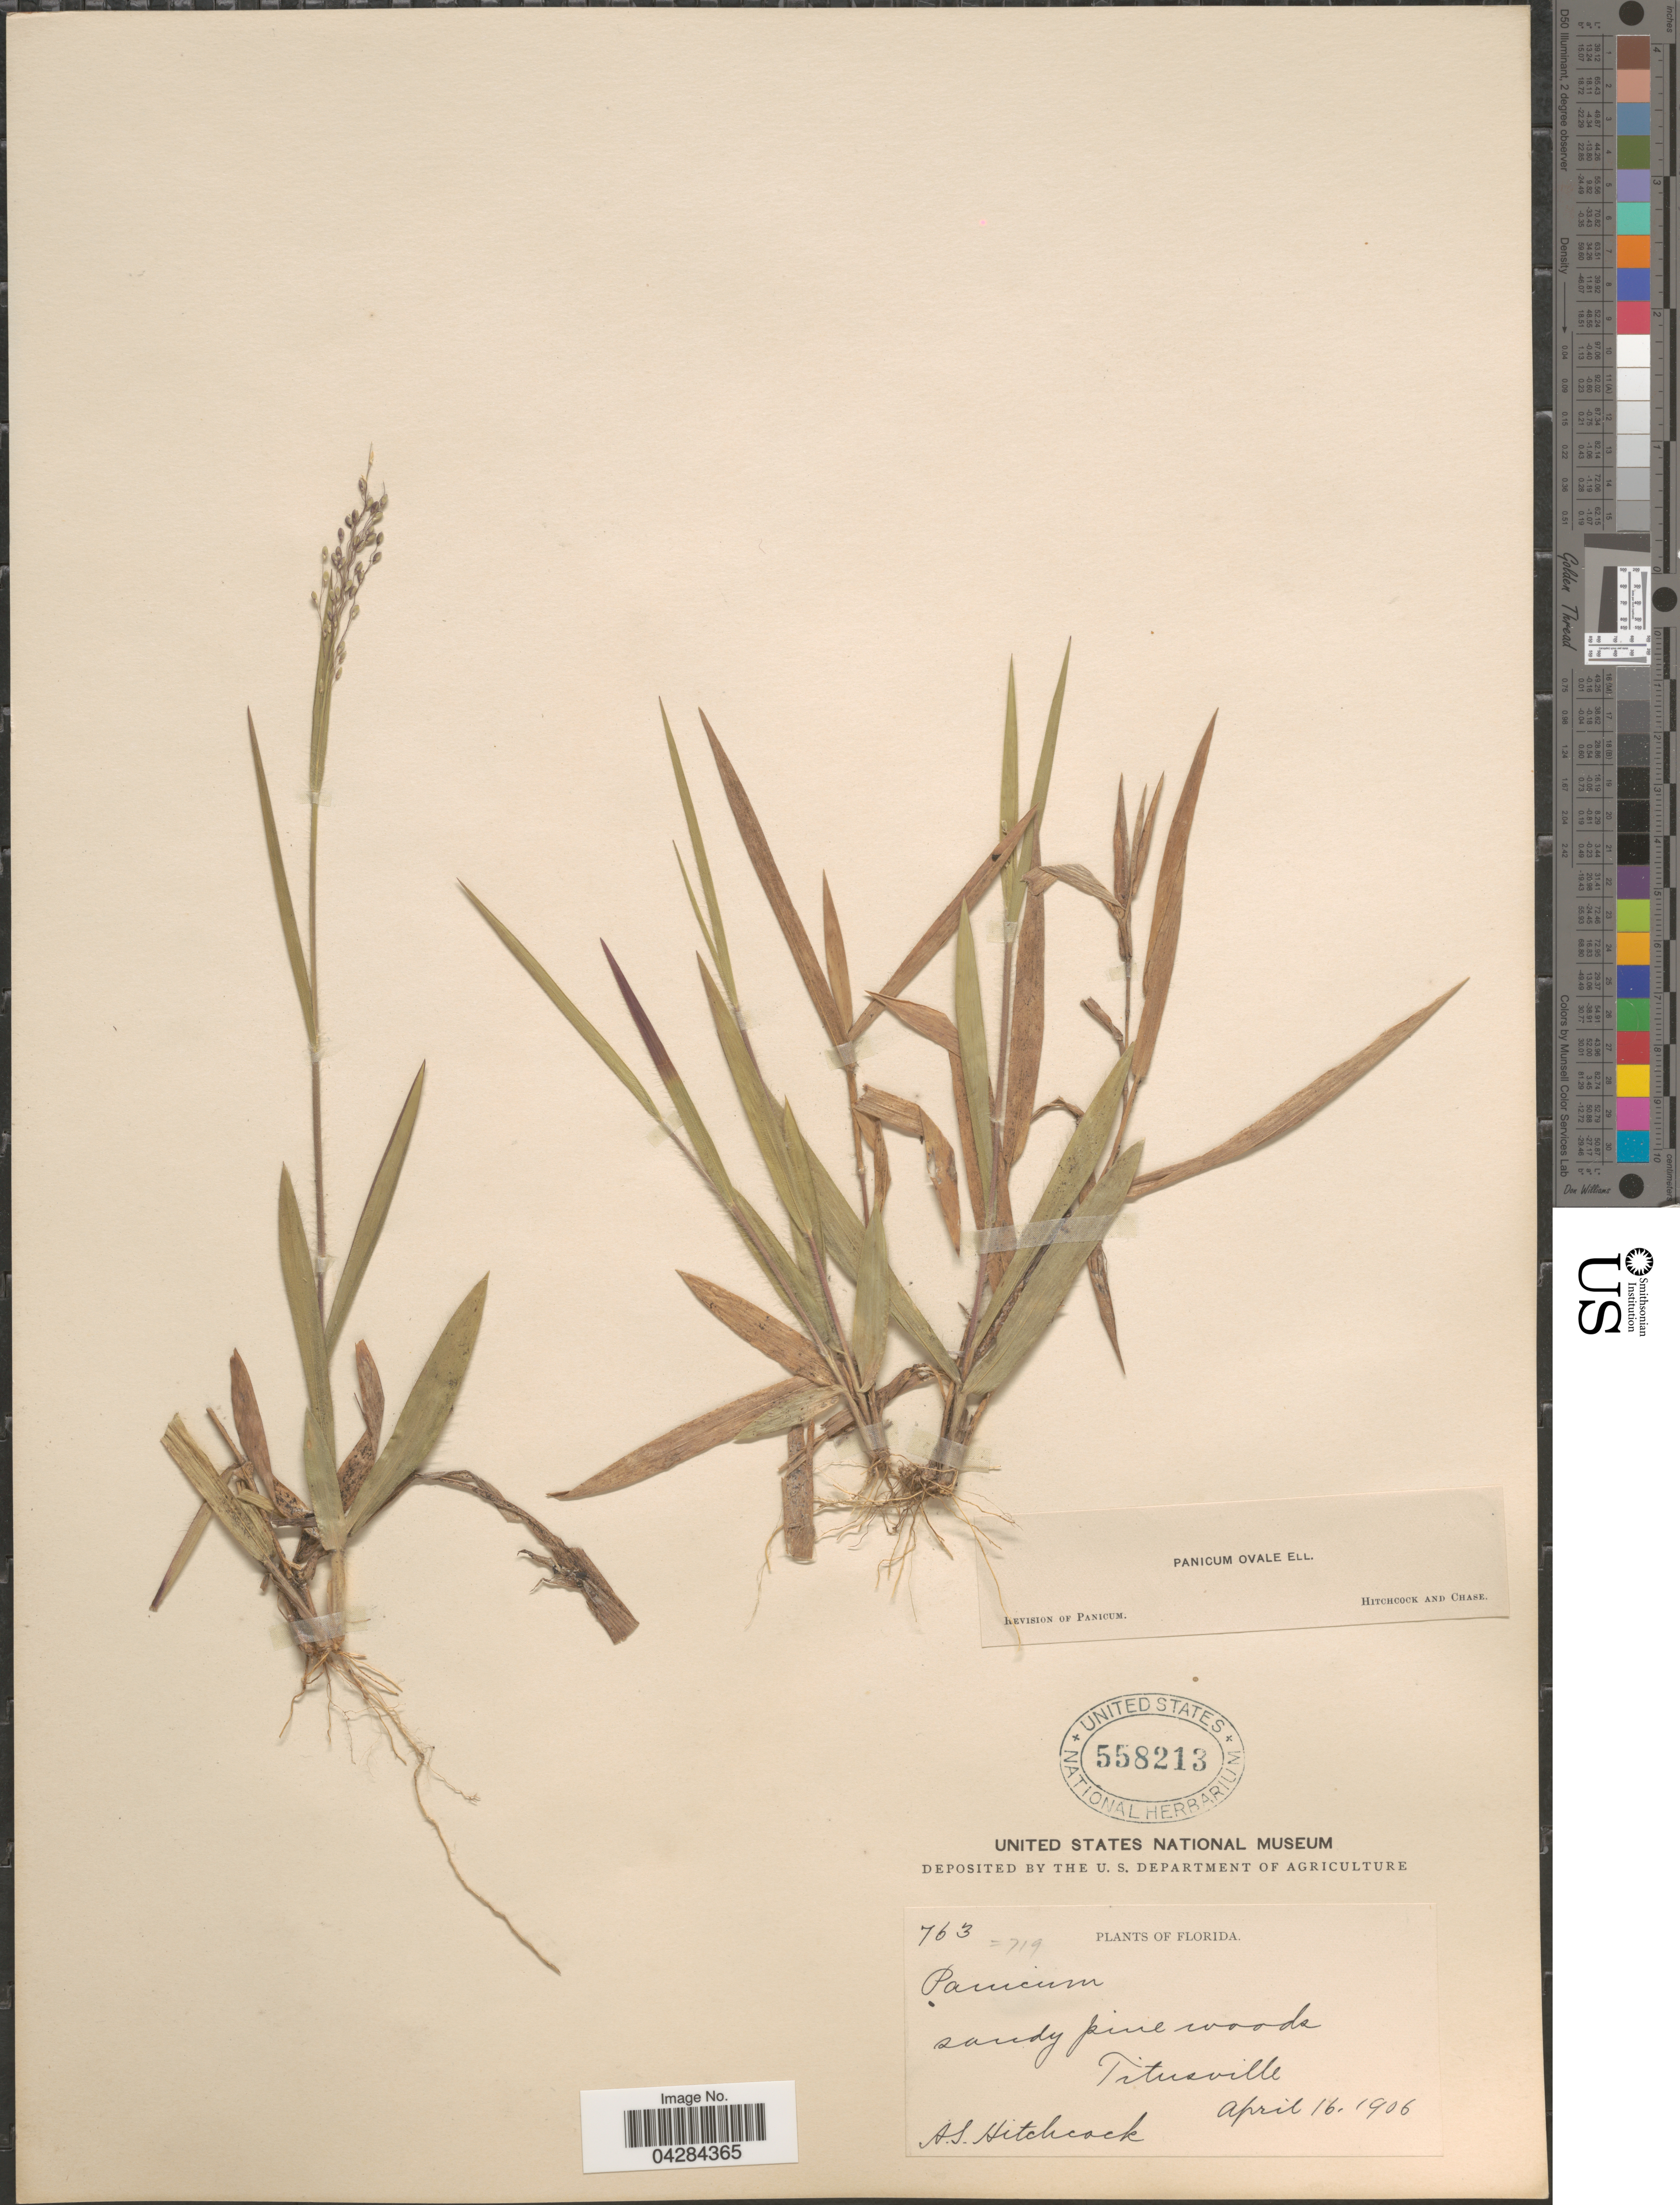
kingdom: Plantae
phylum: Tracheophyta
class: Liliopsida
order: Poales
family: Poaceae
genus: Dichanthelium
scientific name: Dichanthelium ovale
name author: (Elliott) Gould & C.A. Clark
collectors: A. S. Hitchcock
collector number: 763/719?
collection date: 1906-04-16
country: United States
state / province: Florida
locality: Sandy pine woods. Titusville.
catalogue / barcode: US 558213